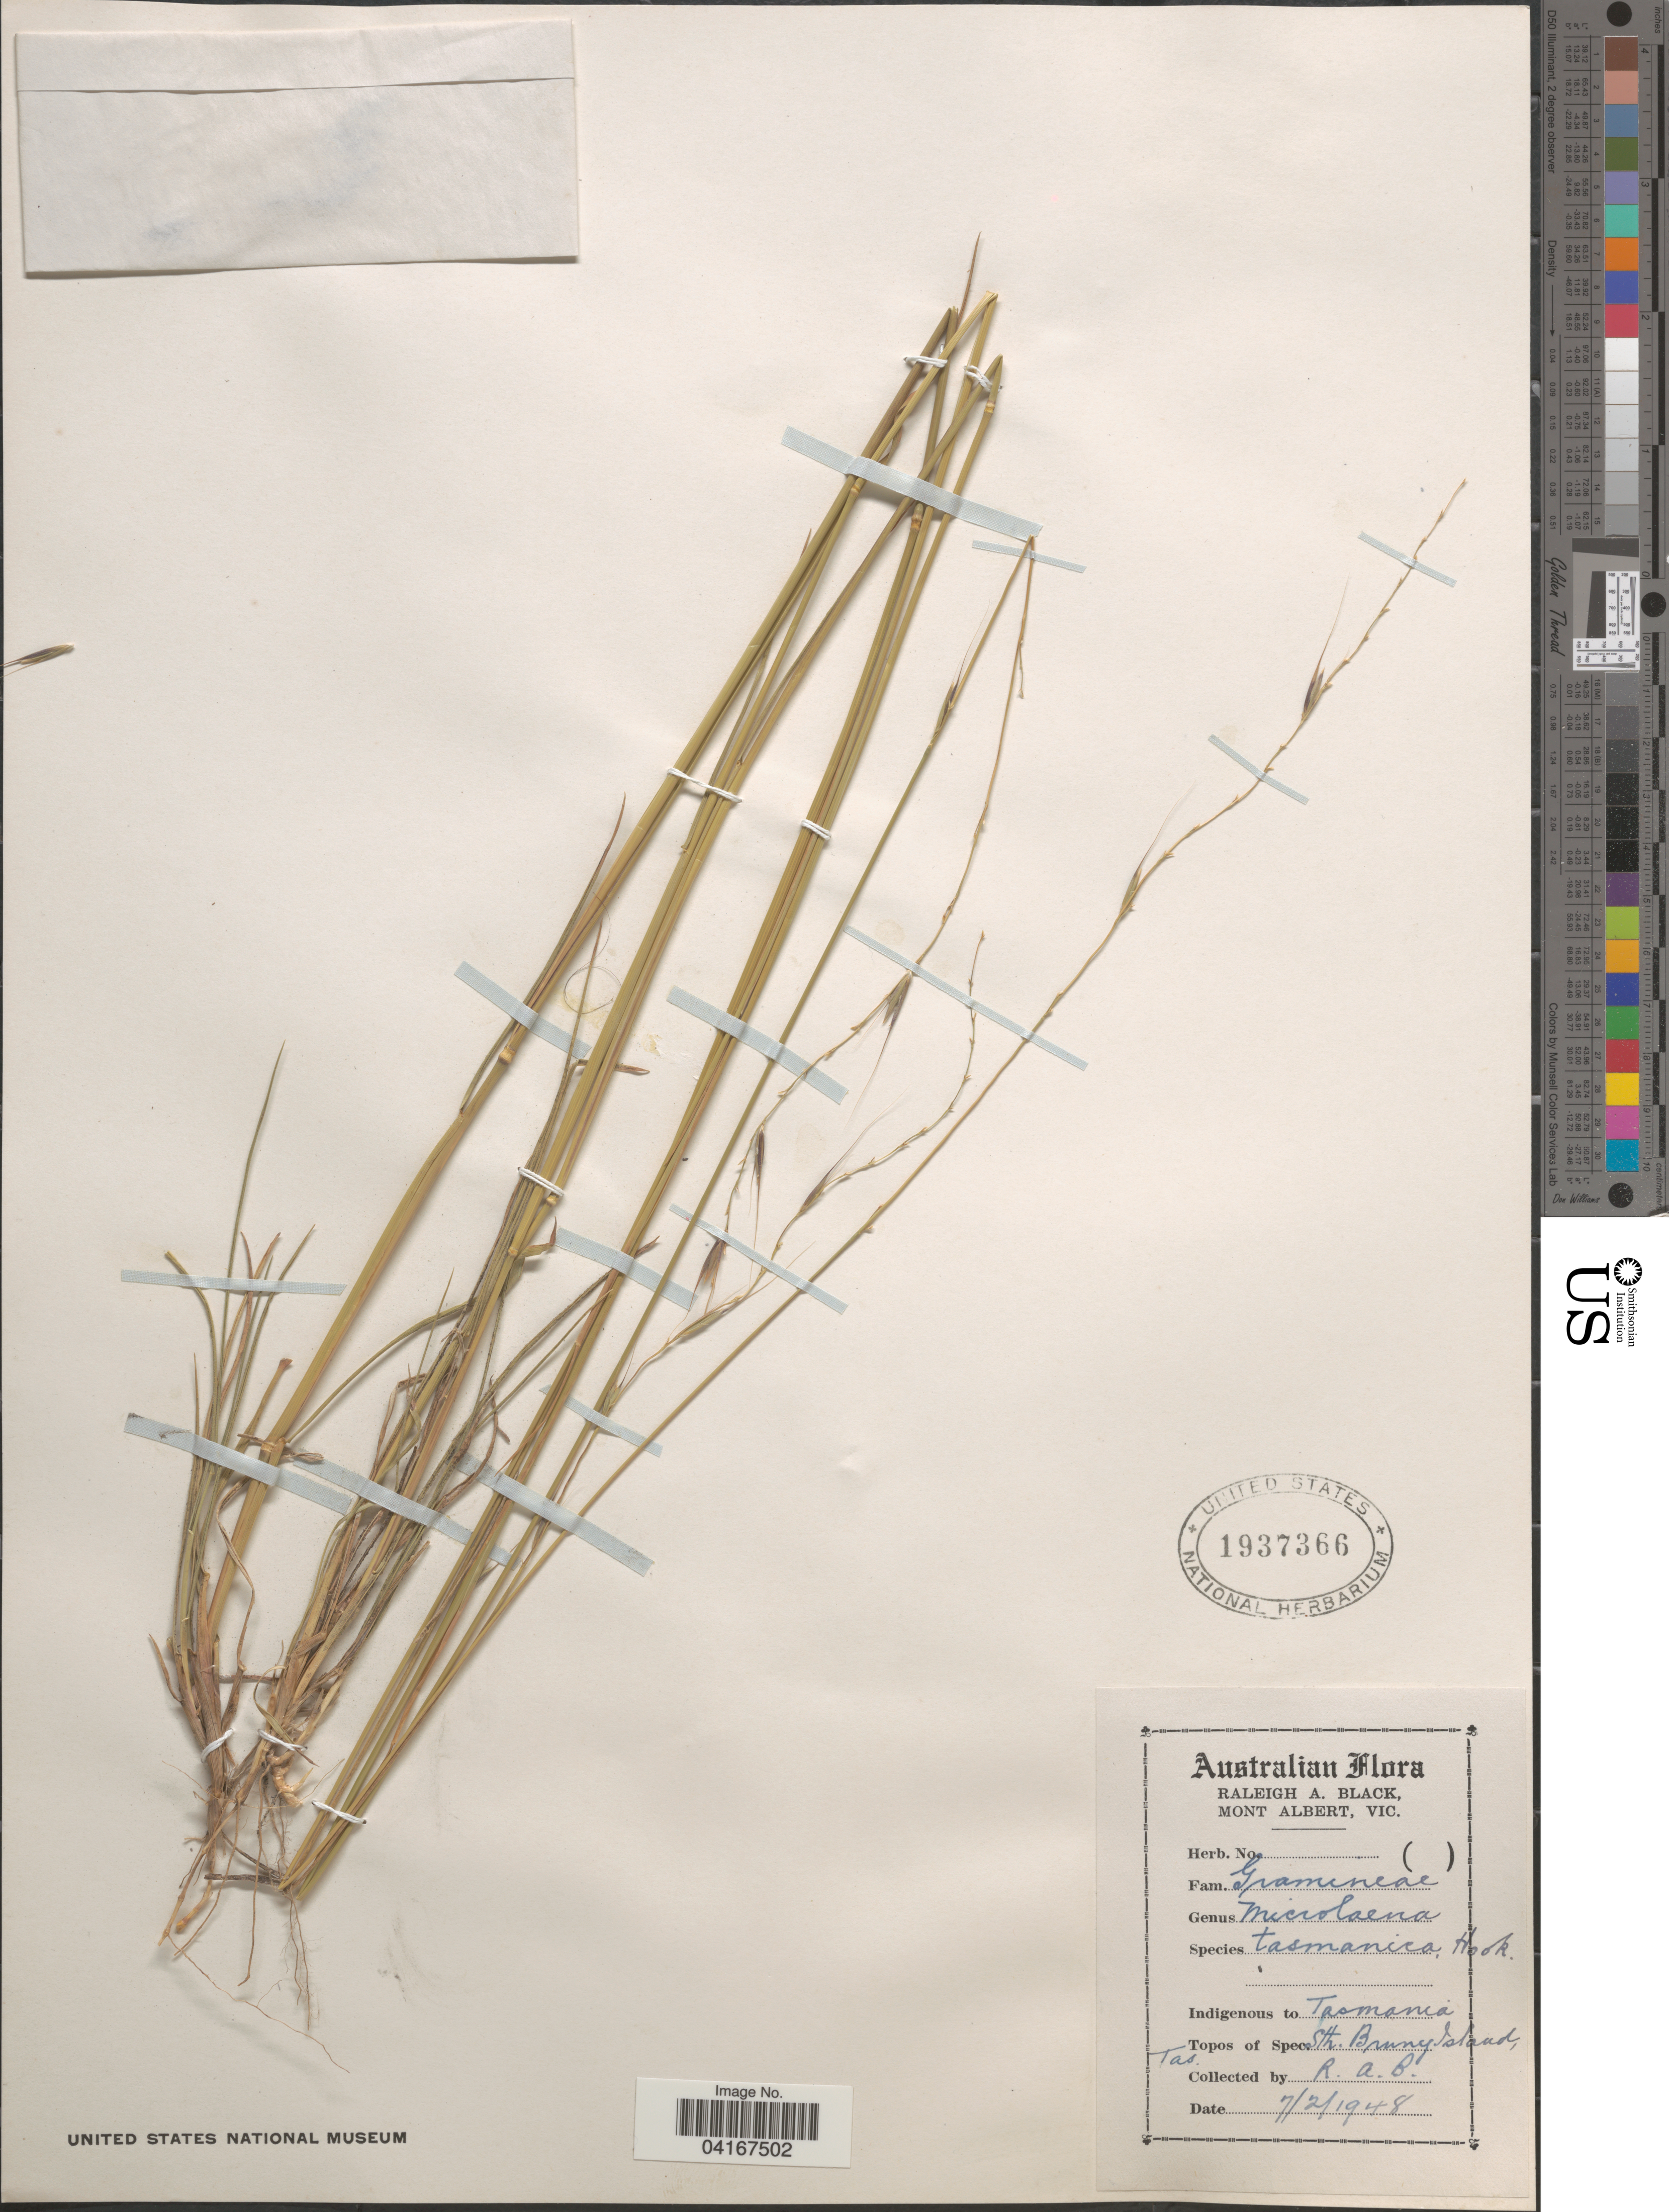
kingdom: Plantae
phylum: Tracheophyta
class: Liliopsida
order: Poales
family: Poaceae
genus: Microlaena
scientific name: Microlaena tasmanica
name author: (Hook. f.) Hook. f. ex Benth.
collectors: R. A. Black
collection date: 1948-02-07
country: Australia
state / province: Tasmania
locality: Sth. Bruny Island.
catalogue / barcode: US 1937366